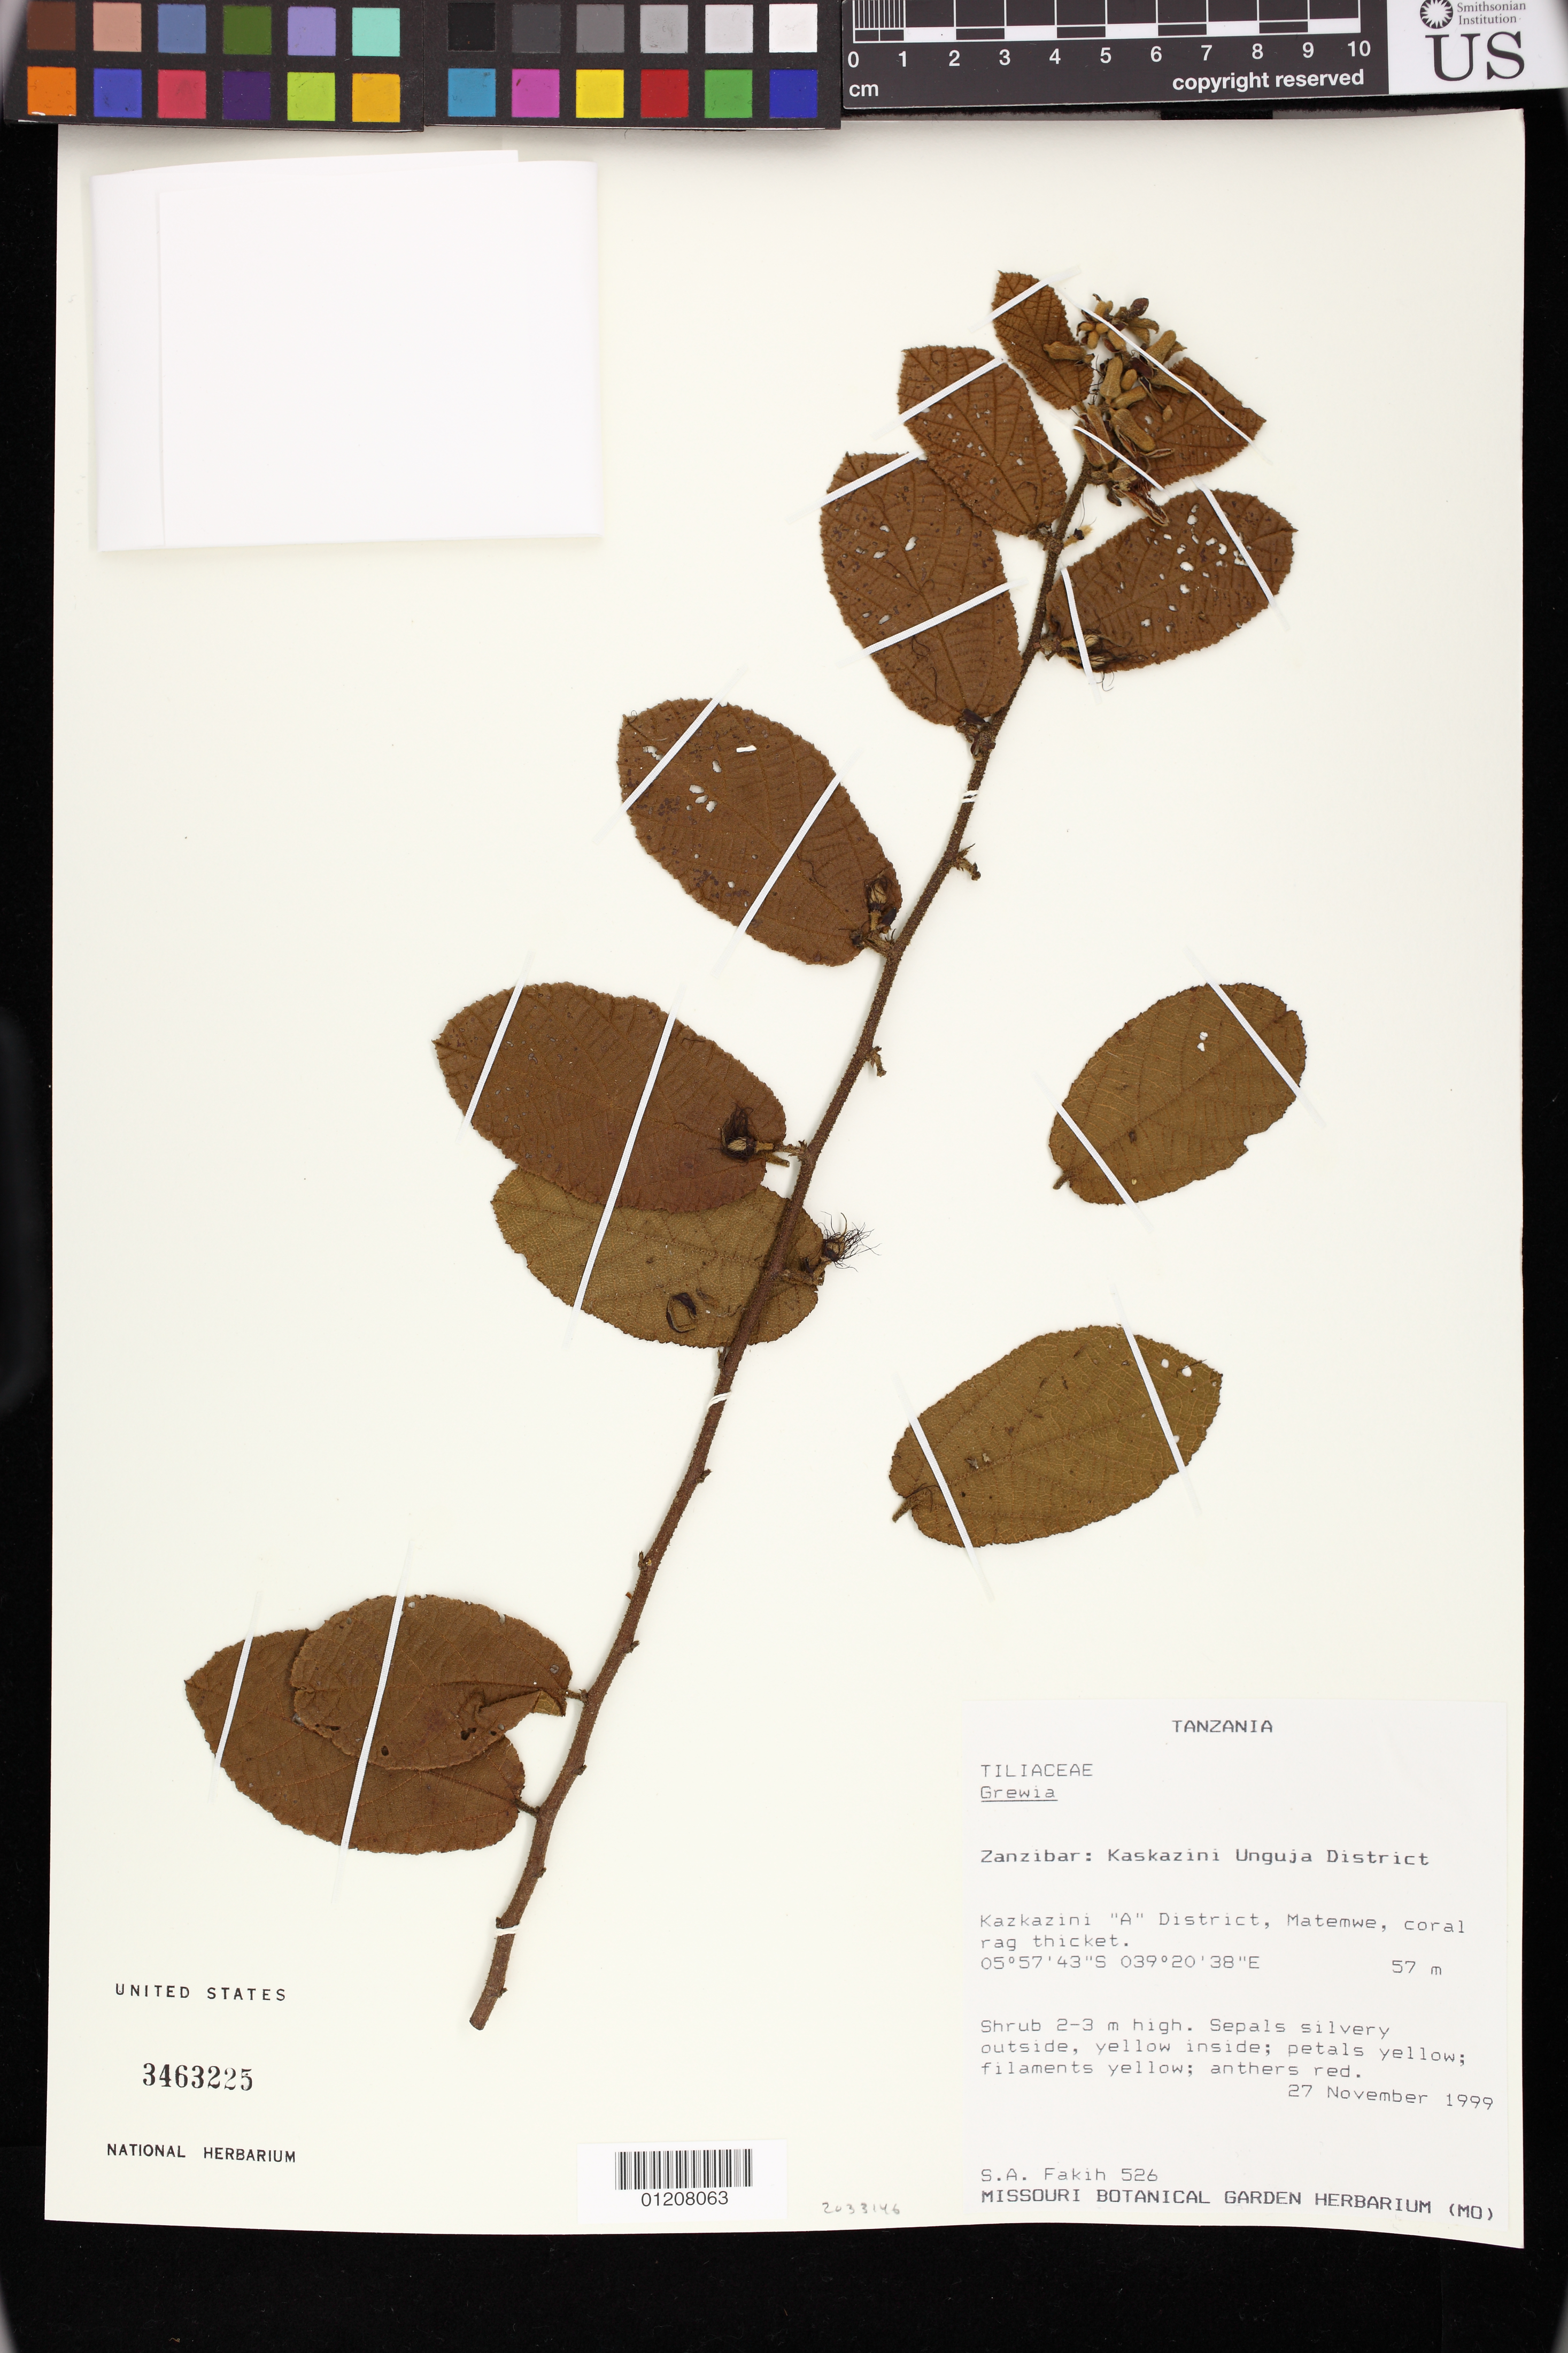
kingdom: Plantae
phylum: Tracheophyta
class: Magnoliopsida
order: Malvales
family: Malvaceae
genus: Grewia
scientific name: Grewia sp.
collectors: S. Fakih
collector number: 526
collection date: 1999-11-27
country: Tanzania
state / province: Zanzibar North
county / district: Kazkazini A District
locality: Kazkazini "A" District, Matemwe, coral rag thicket.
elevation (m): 57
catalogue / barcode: US 3463225